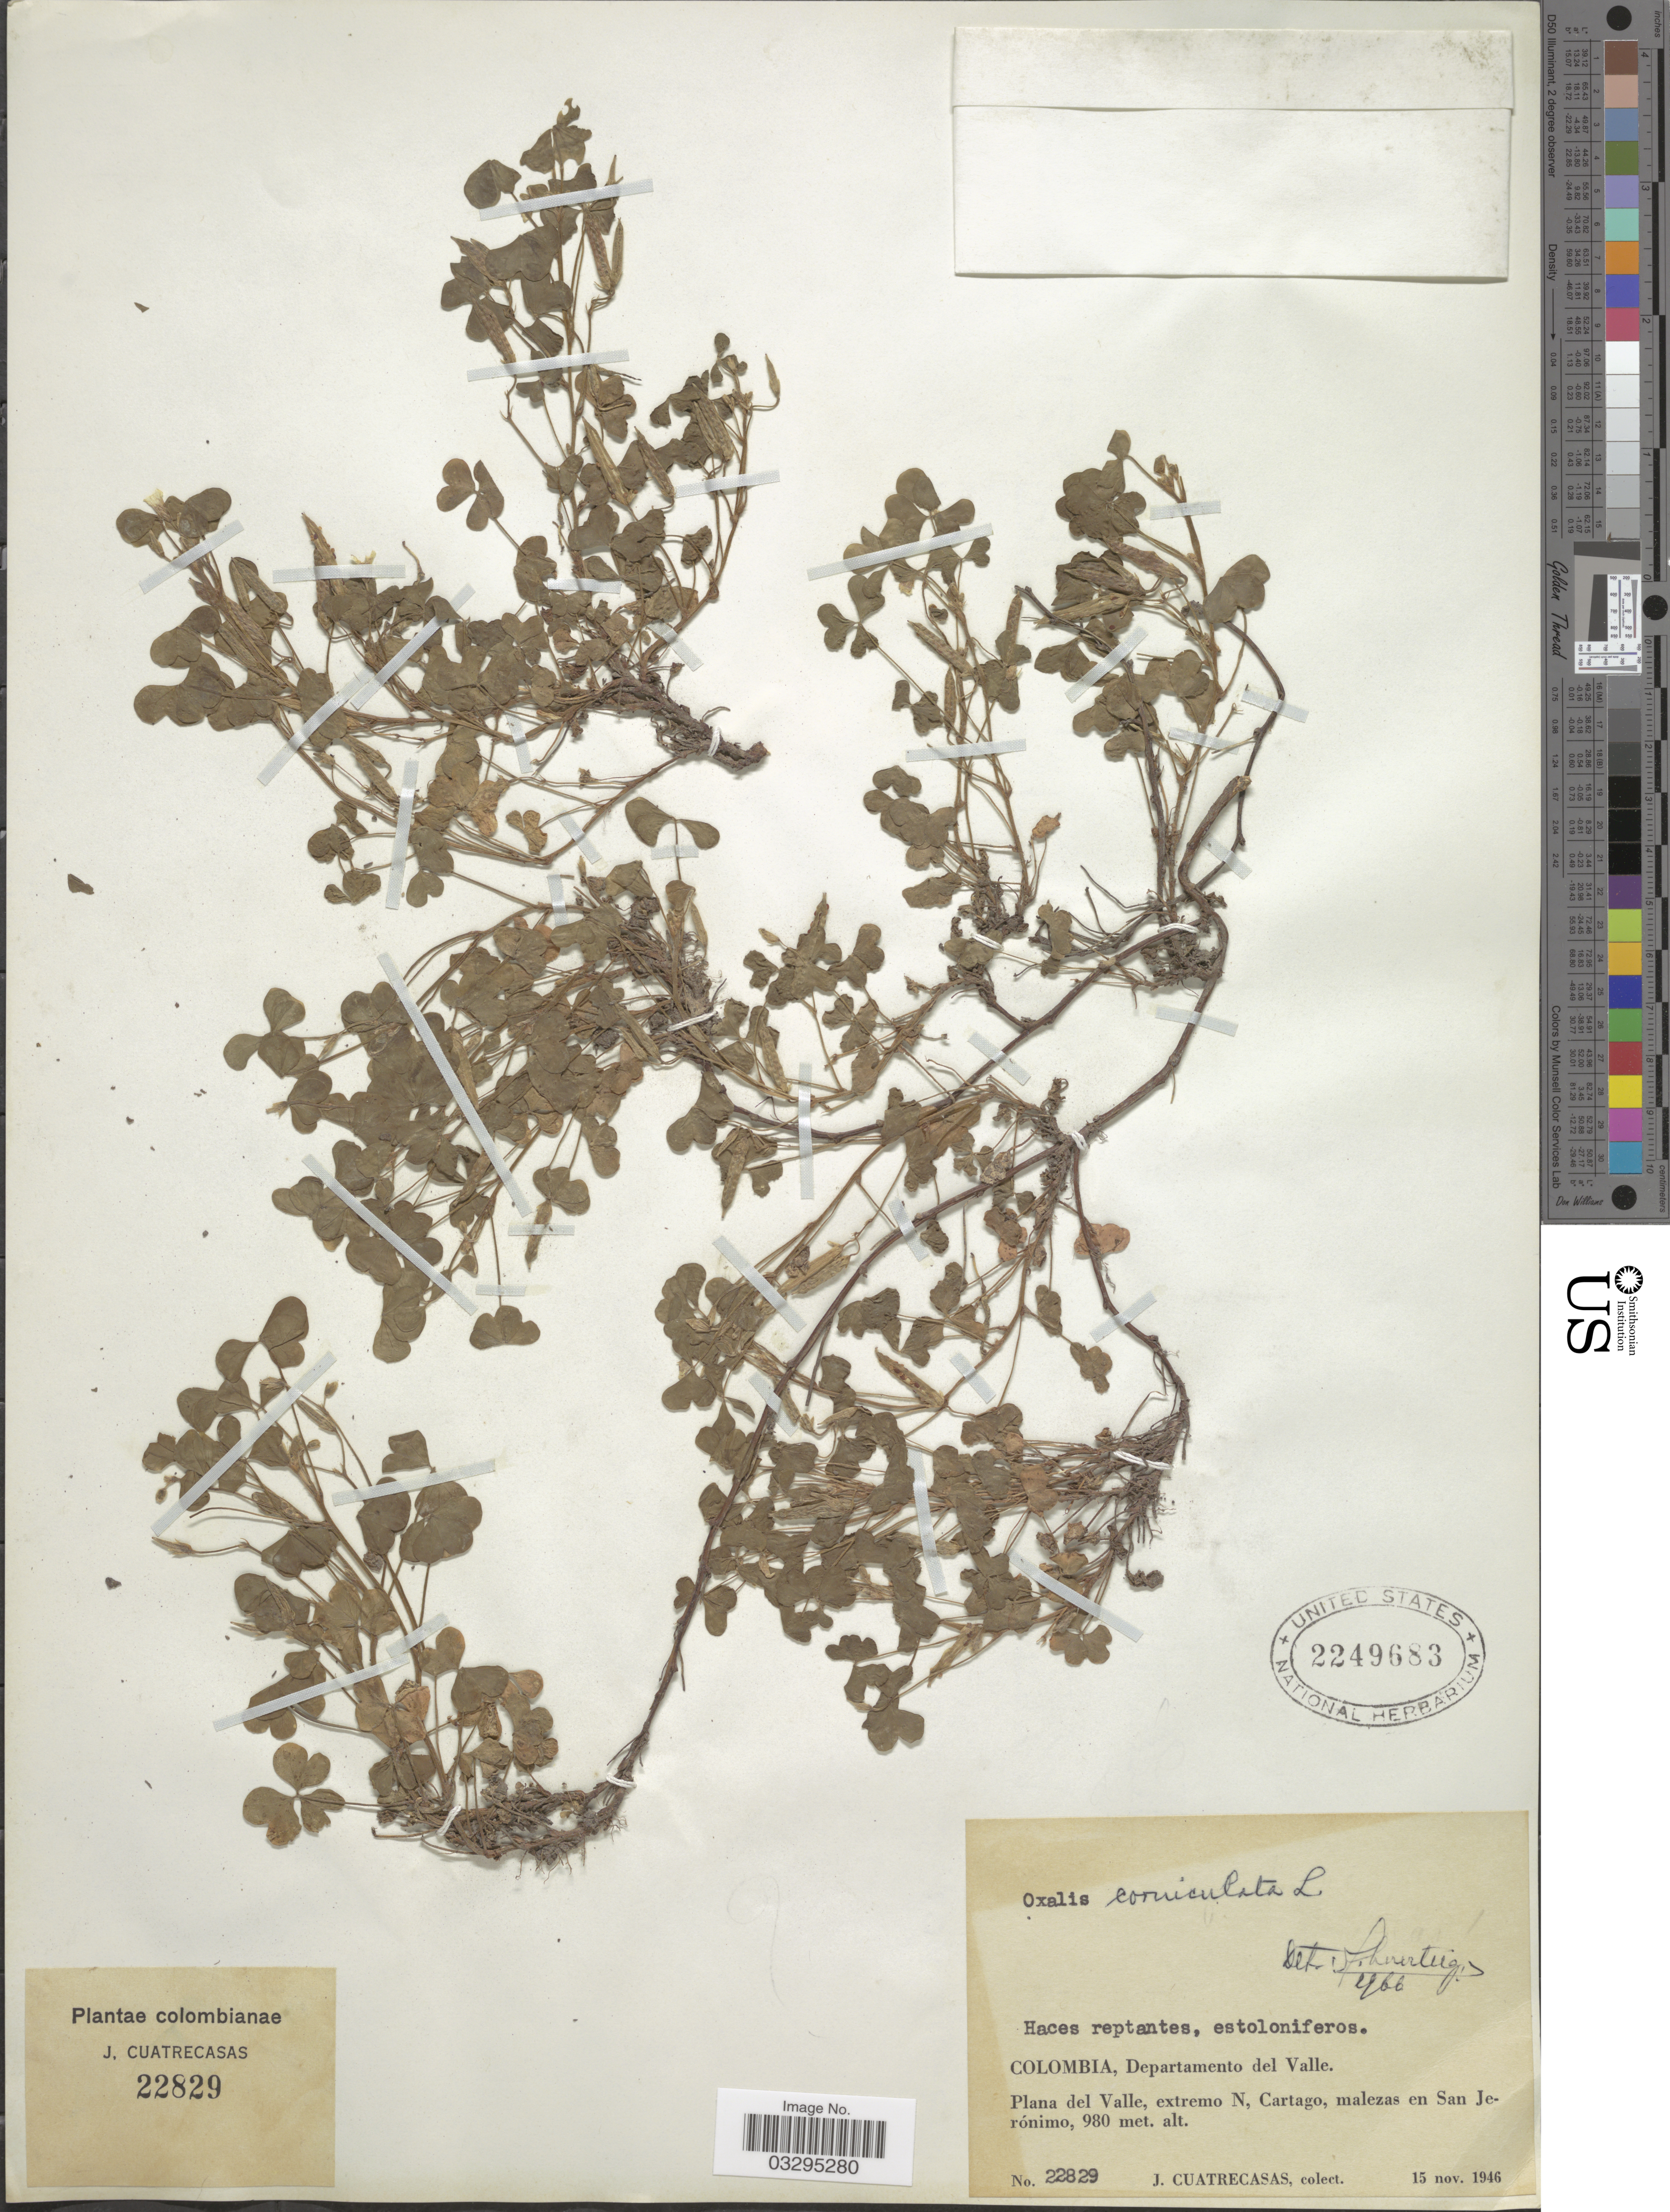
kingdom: Plantae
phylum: Tracheophyta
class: Magnoliopsida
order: Oxalidales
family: Oxalidaceae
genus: Oxalis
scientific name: Oxalis corniculata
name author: L.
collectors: J. Cuatrecasas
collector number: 22829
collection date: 1946-11-15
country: Colombia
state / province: Valle del Cauca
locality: Departamento del Valle. Plana del Valle, extremo N, Cartago, malezas en San Jerónimo.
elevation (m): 980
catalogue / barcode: US 2249683